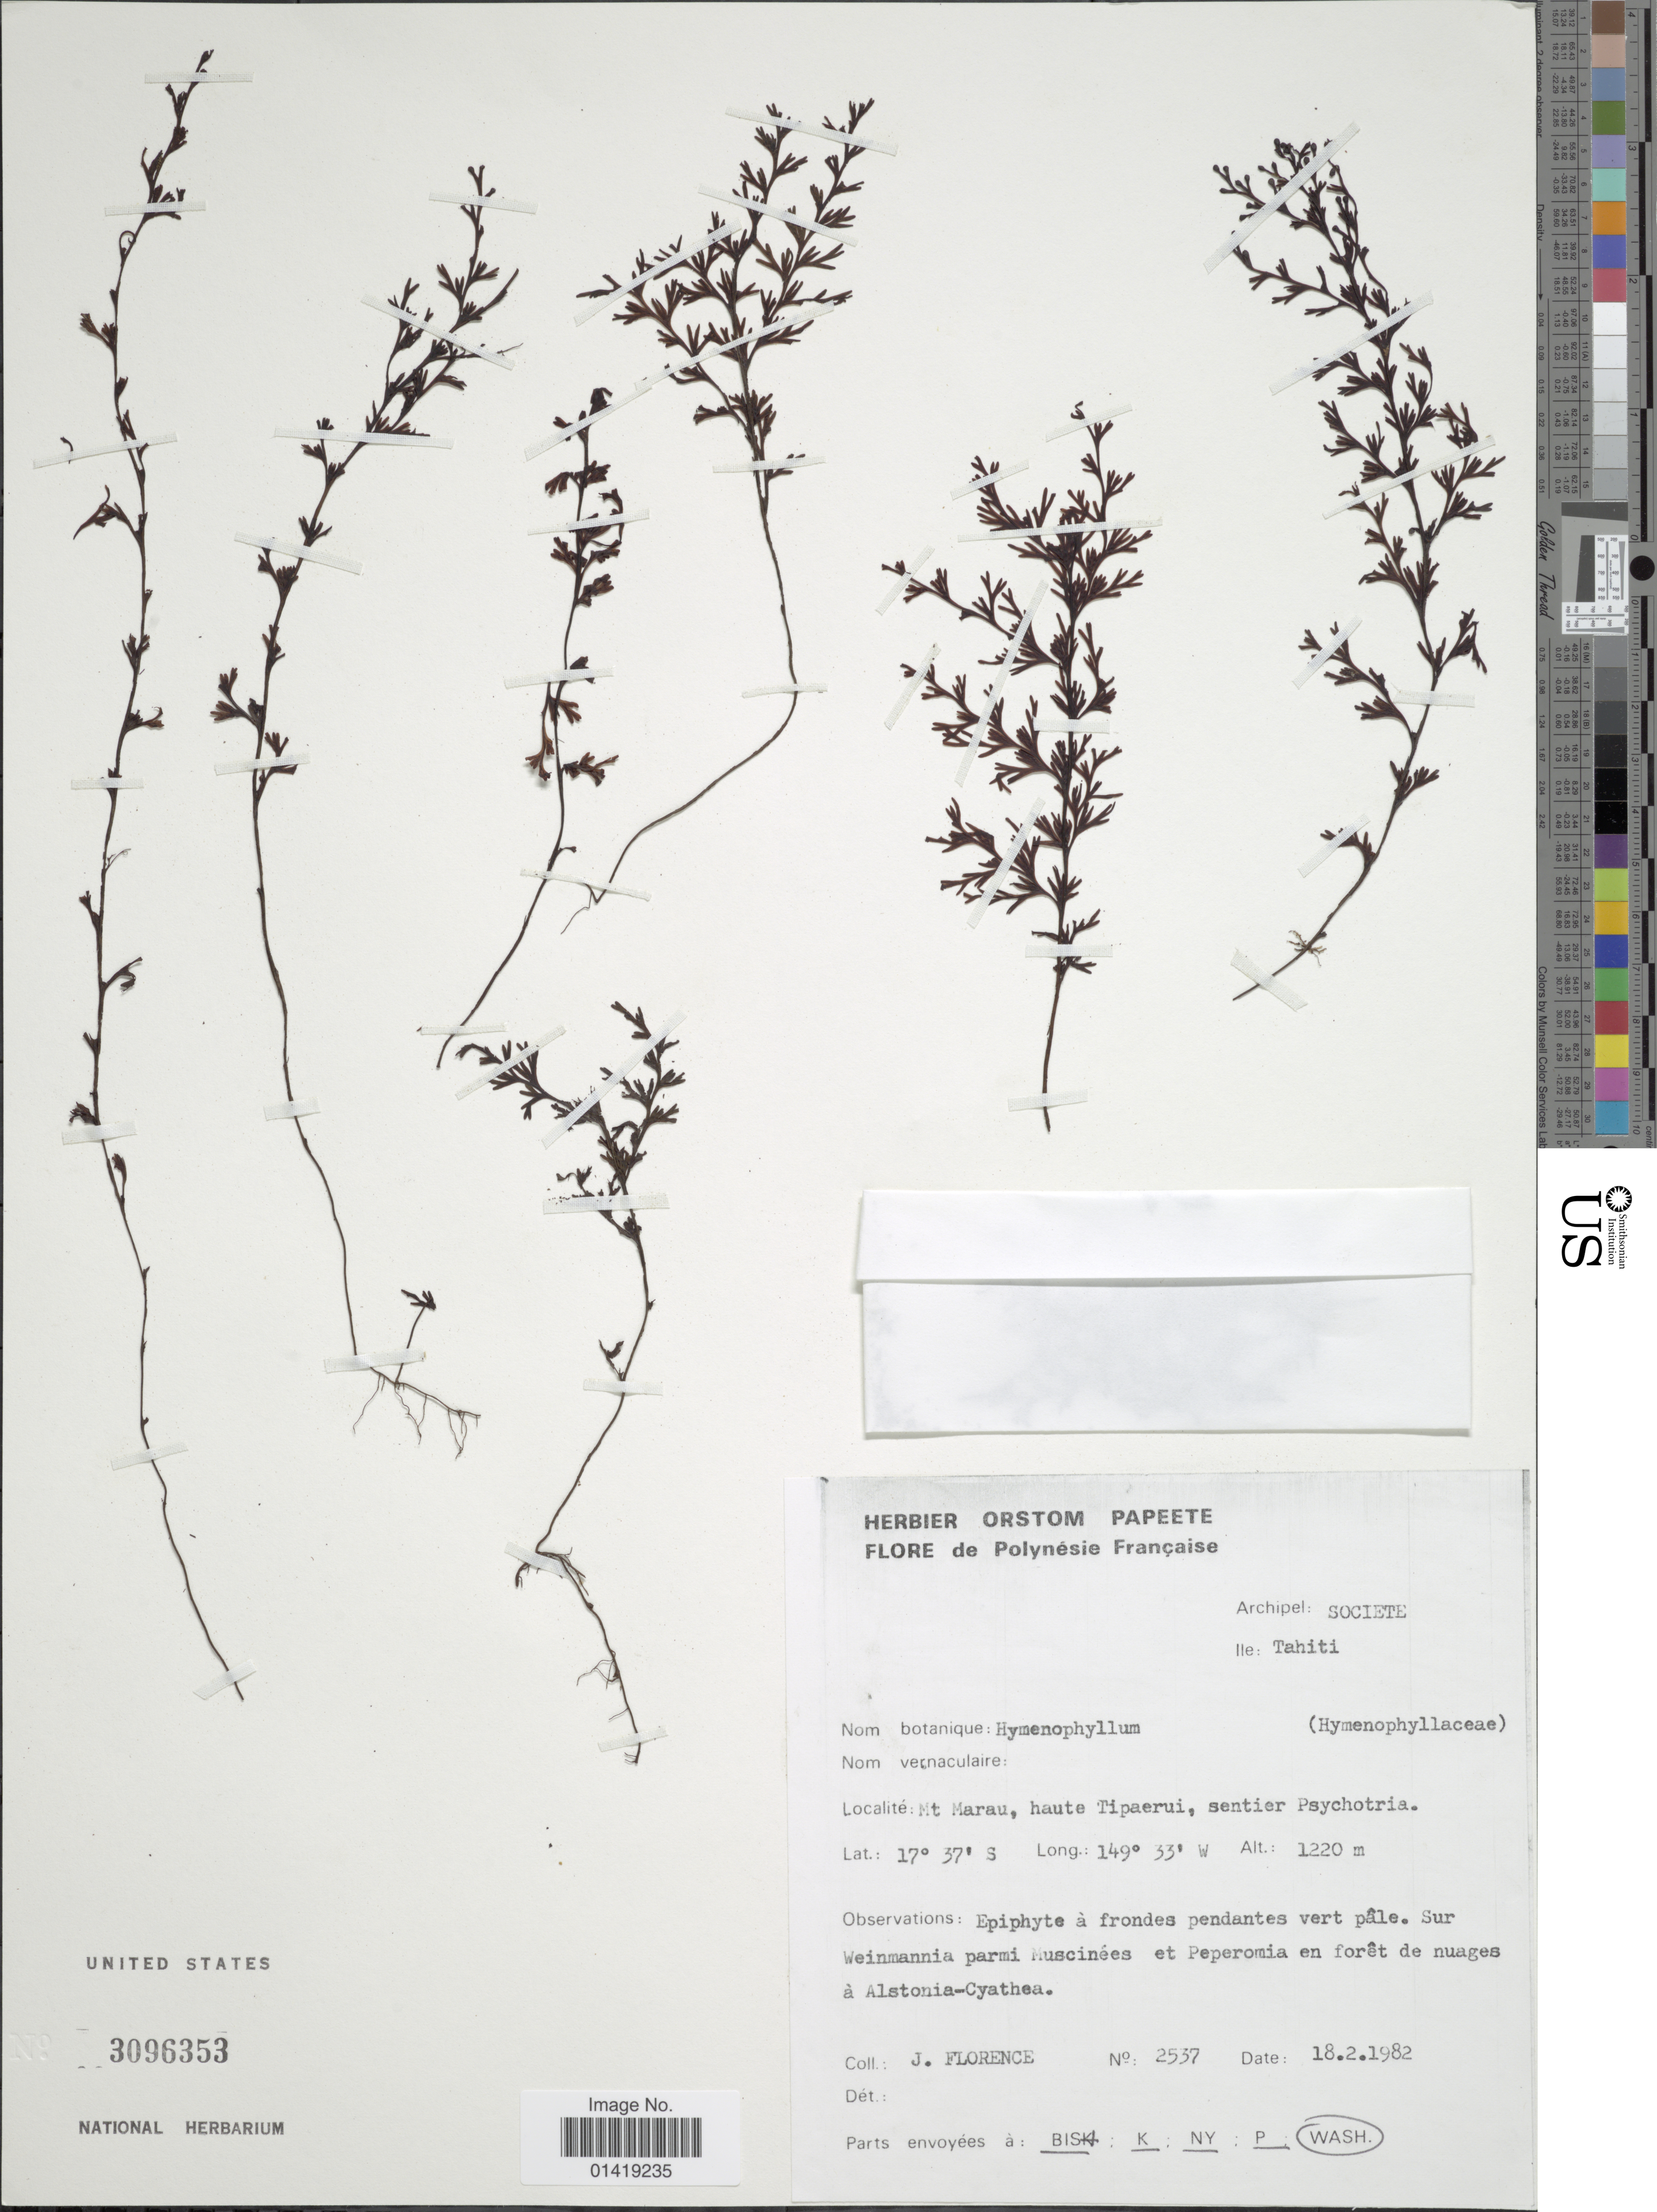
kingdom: Plantae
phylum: Tracheophyta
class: Polypodiopsida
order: Hymenophyllales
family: Hymenophyllaceae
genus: Hymenophyllum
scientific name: Hymenophyllum polyanthos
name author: (Sw.) Sw.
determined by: Florence, J.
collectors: J. Florence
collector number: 2537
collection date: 1982-02-18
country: French Polynesia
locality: Archiplel: Societe ile Tahiti Mt Marau haute Tipaerui sentier Psychotria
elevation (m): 1220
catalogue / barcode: US 3096353